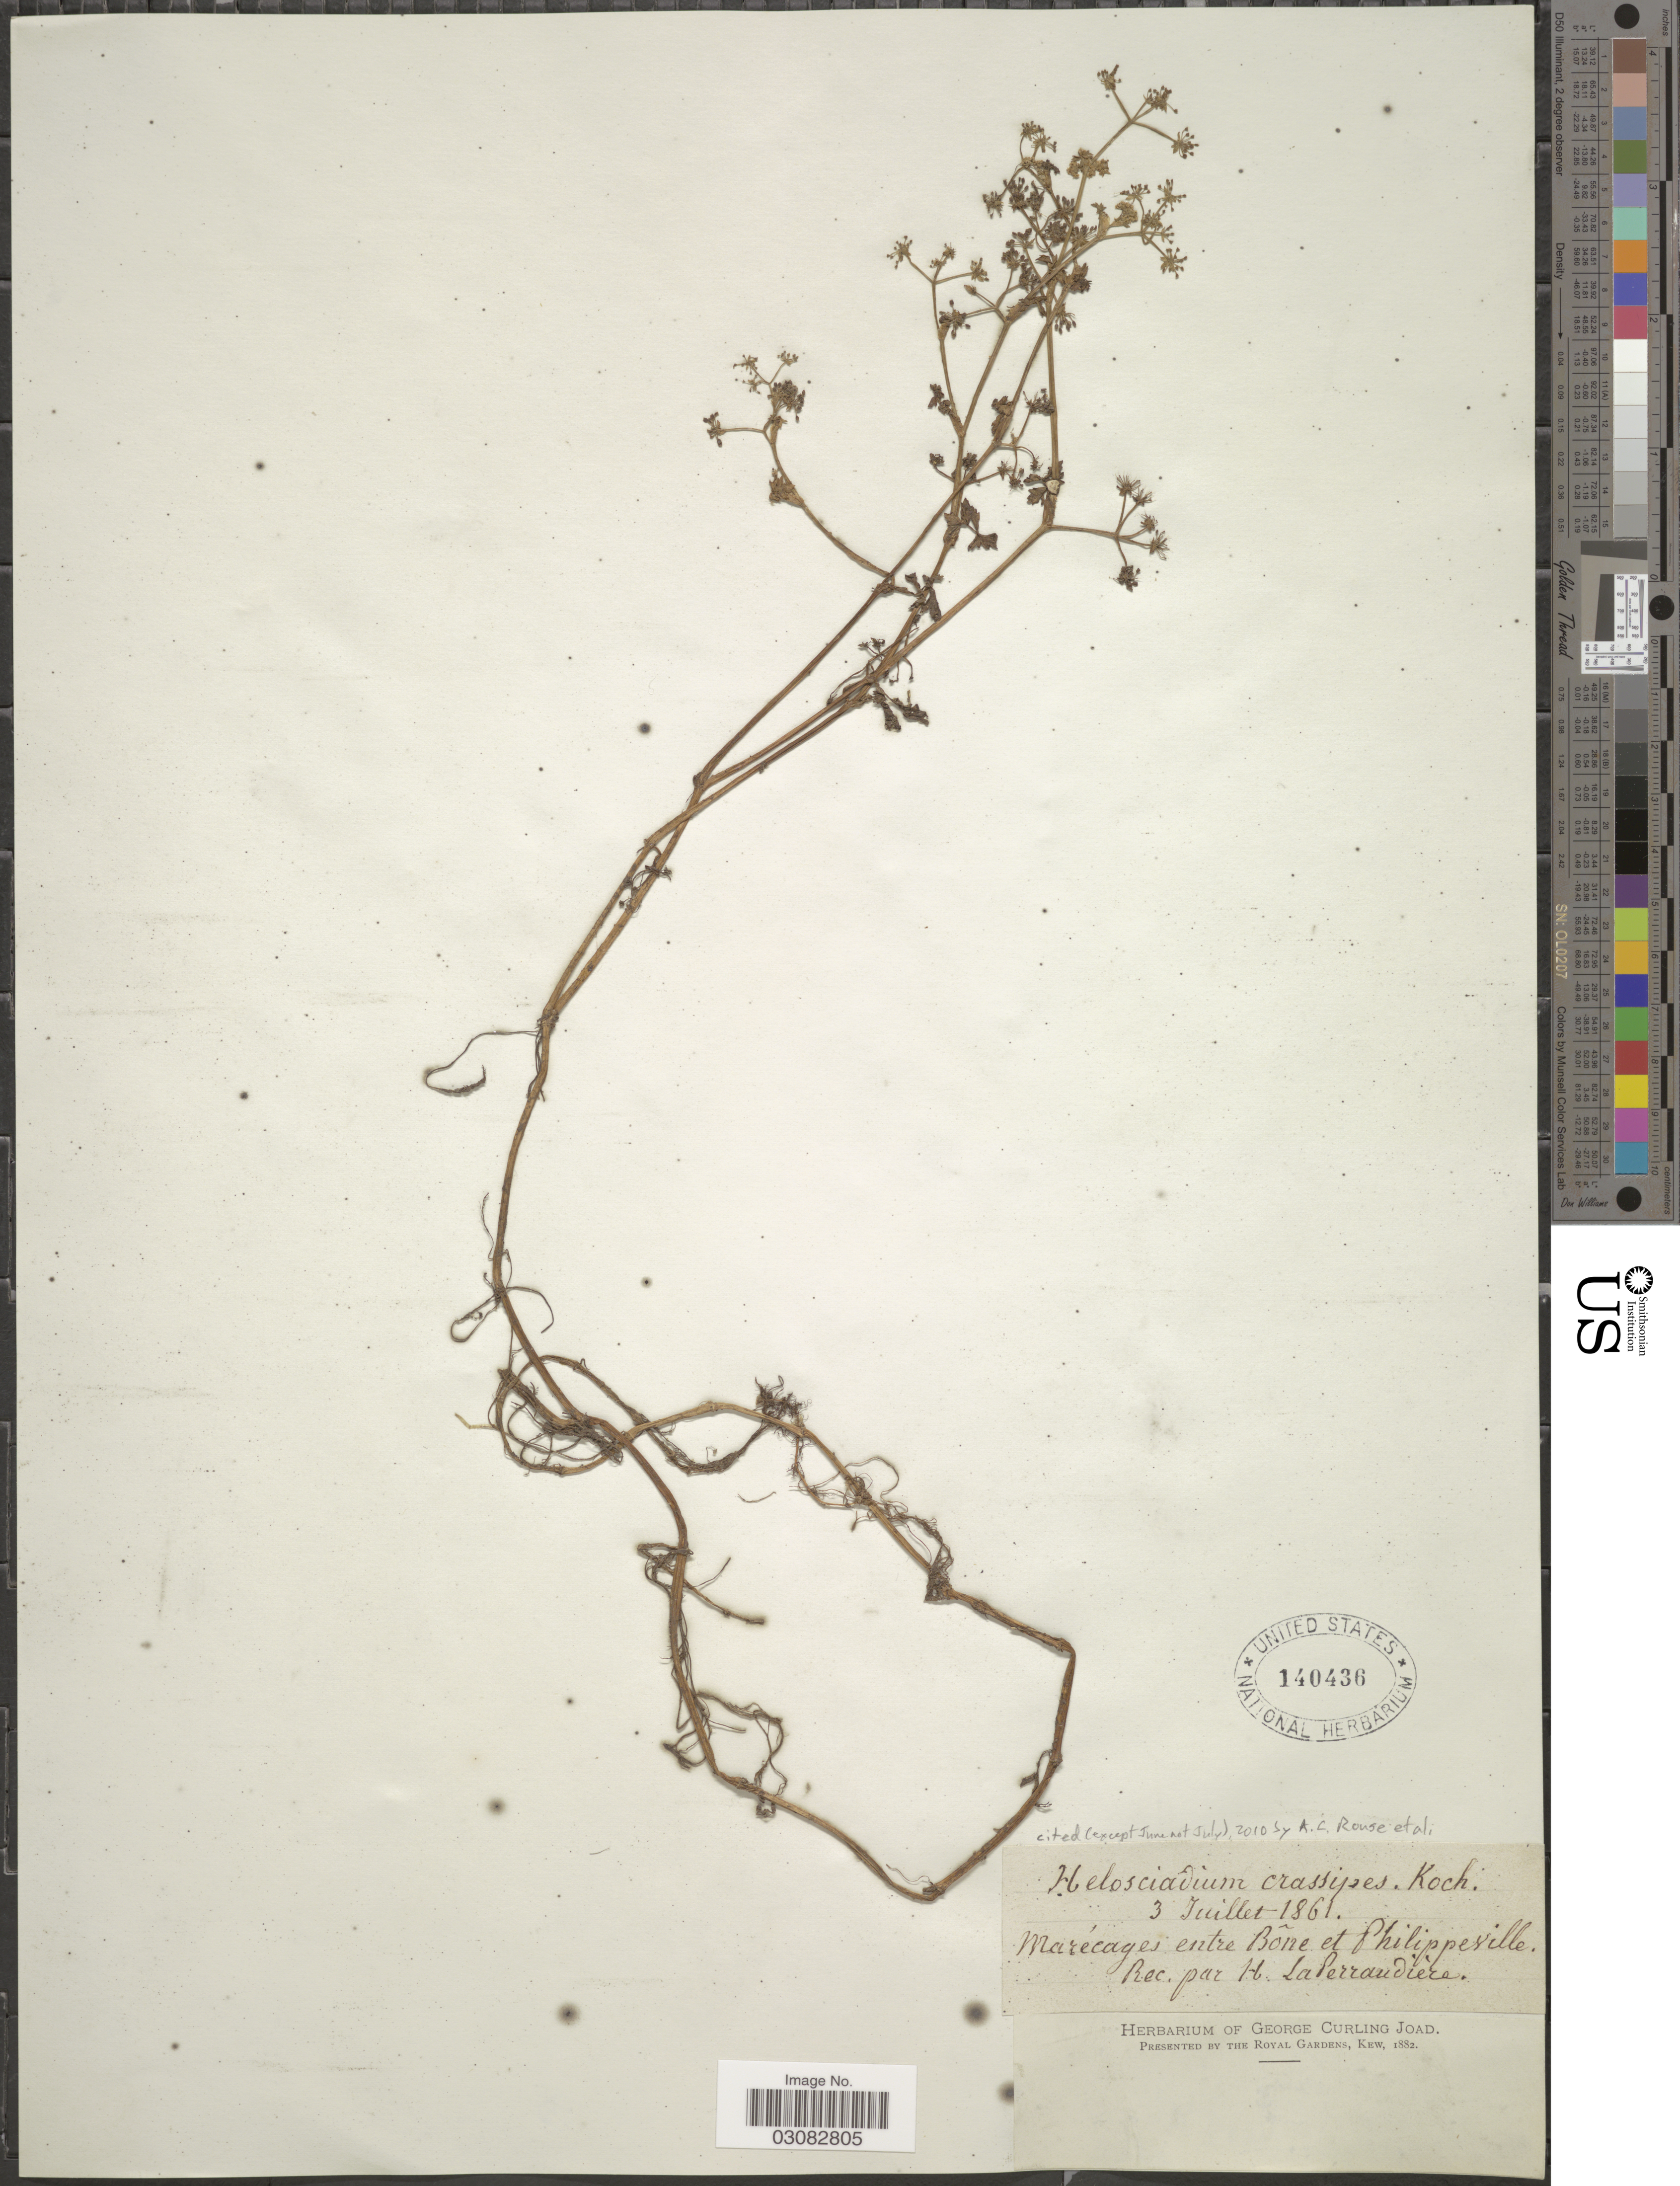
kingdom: Plantae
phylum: Tracheophyta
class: Magnoliopsida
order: Apiales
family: Apiaceae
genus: Apium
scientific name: Apium crassipes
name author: (W.D.J. Koch ex Rchb.) Rchb. f.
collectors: H. de la Perraudière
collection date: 1861-07-03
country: Algeria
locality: Marécages entre Bône et Philippeville.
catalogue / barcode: US 140436